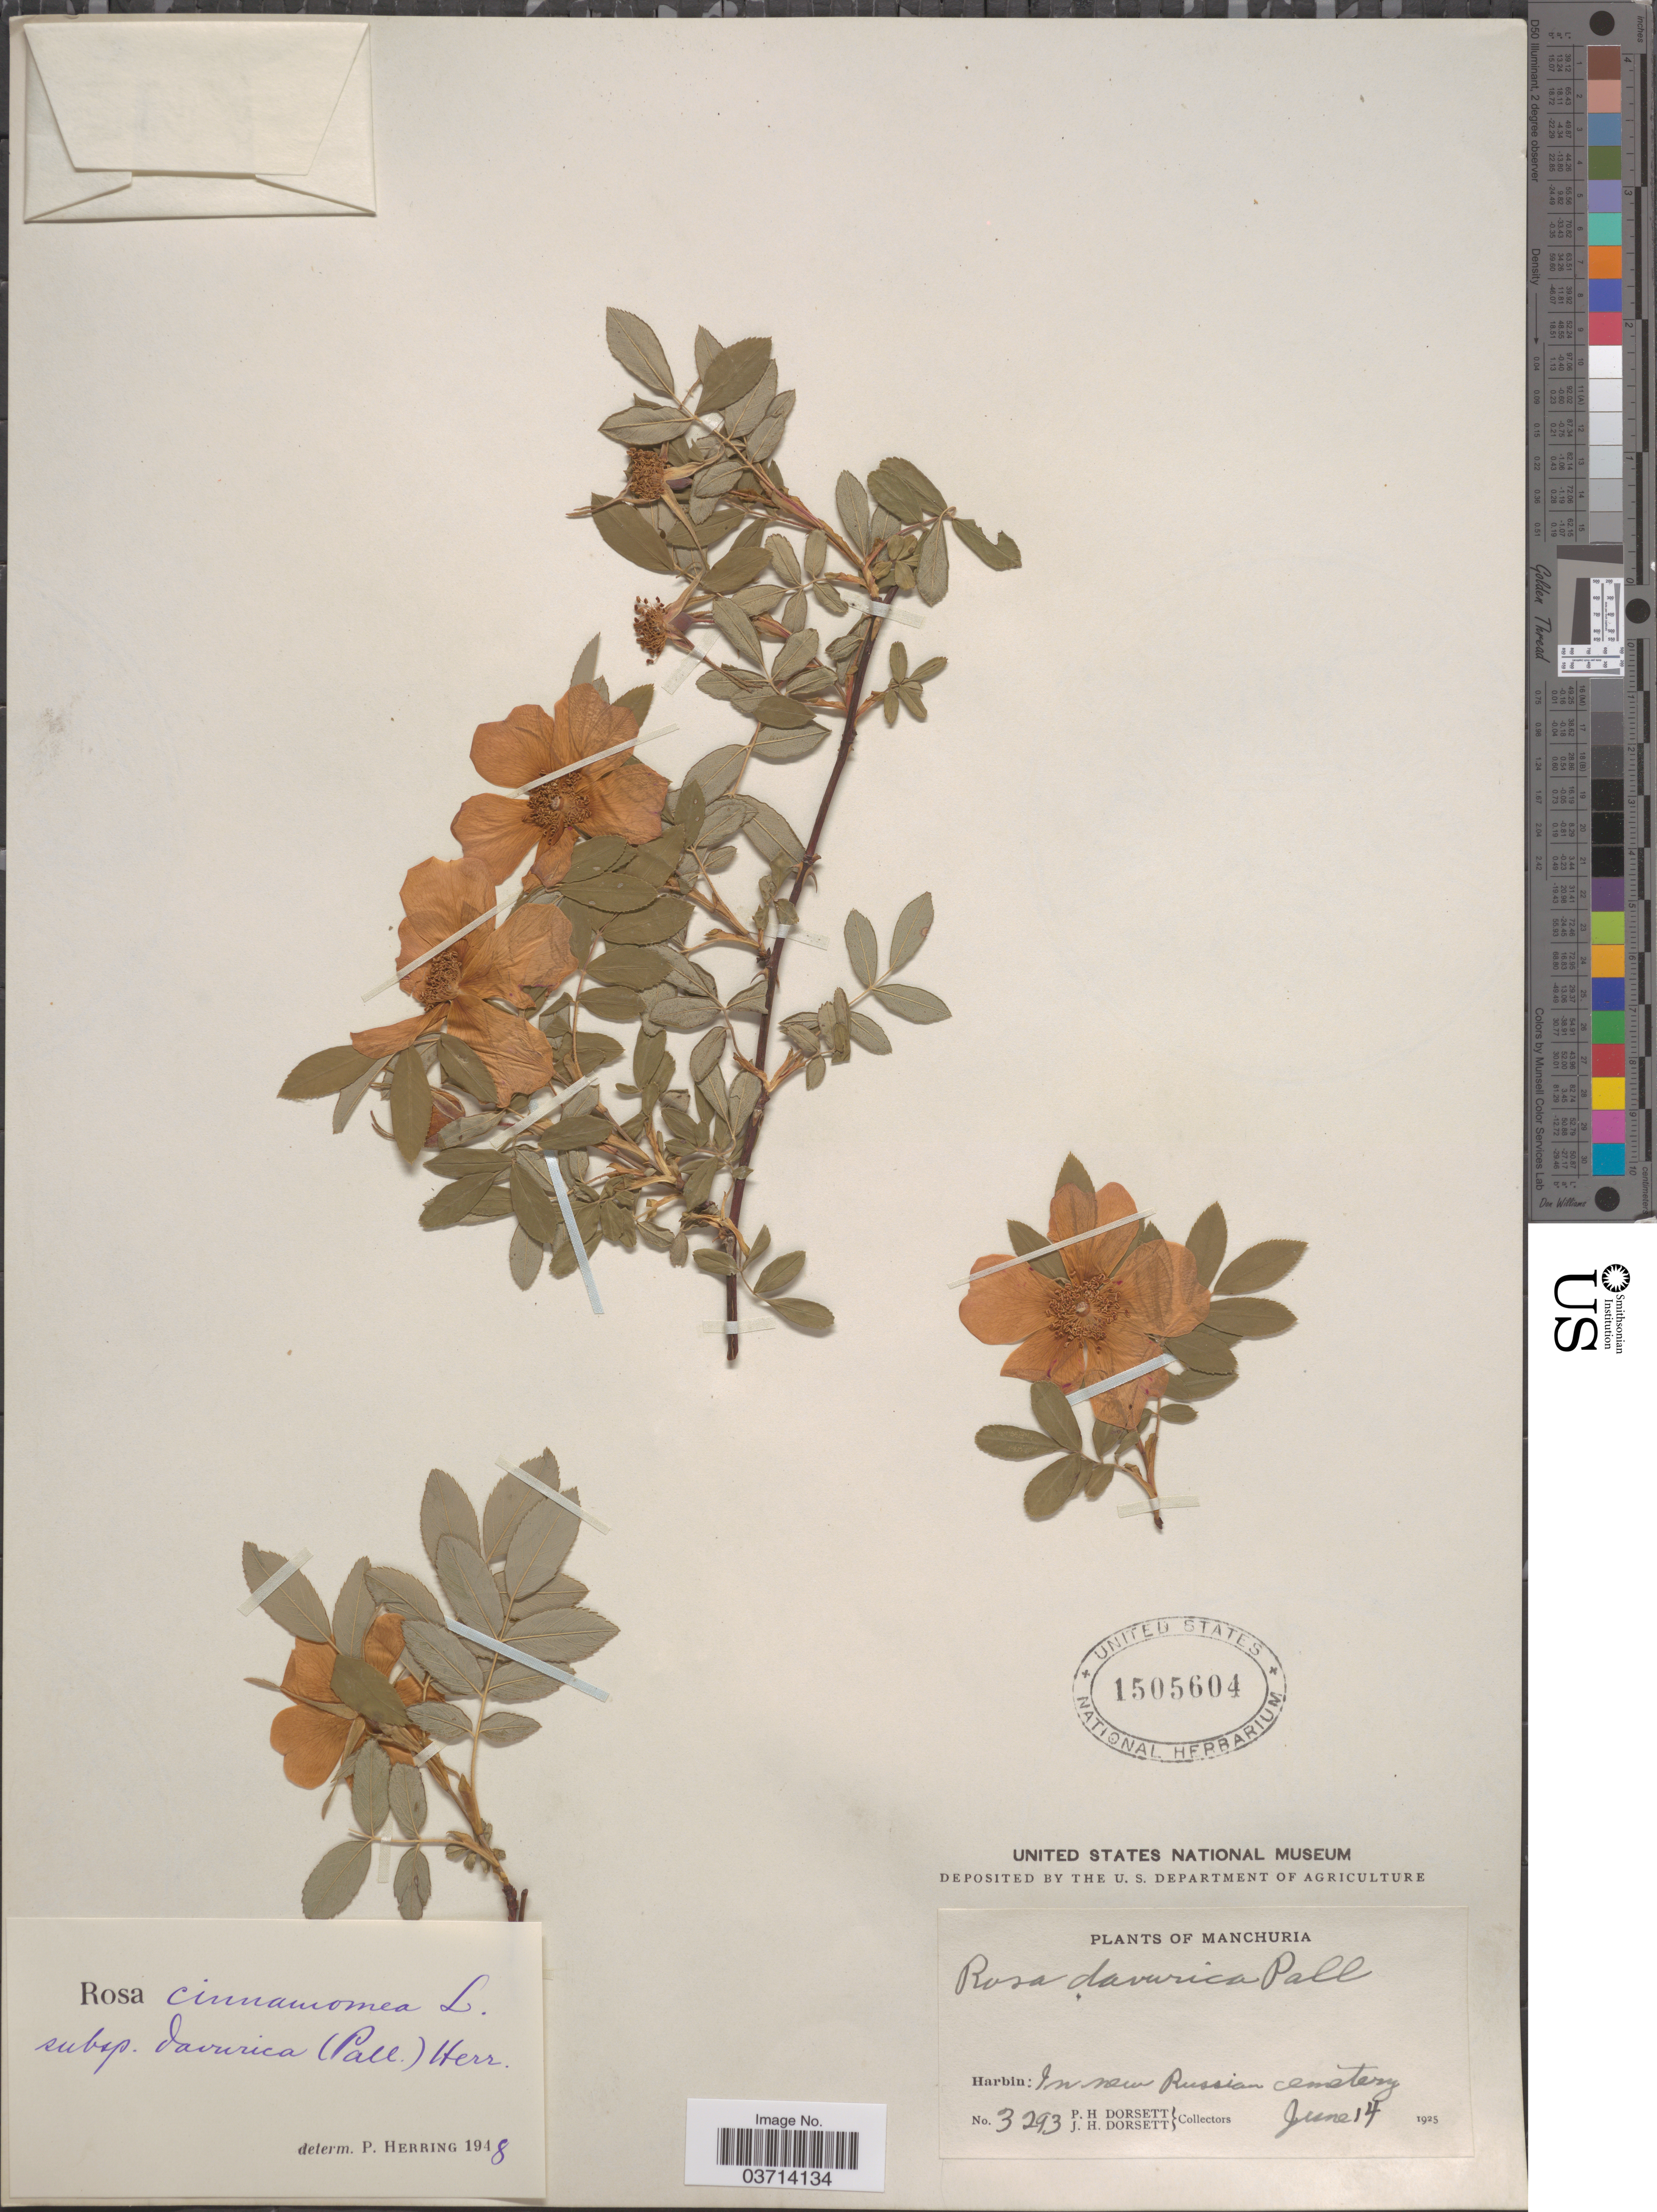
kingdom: Plantae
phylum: Tracheophyta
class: Magnoliopsida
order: Rosales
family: Rosaceae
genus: Rosa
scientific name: Rosa cinnamomea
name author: L.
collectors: P. H. Dorsett & J. Dorsett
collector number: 3293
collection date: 1925-06-14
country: China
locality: Manchuria: Harbin: In new Russian cemetery.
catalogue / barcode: US 1505604